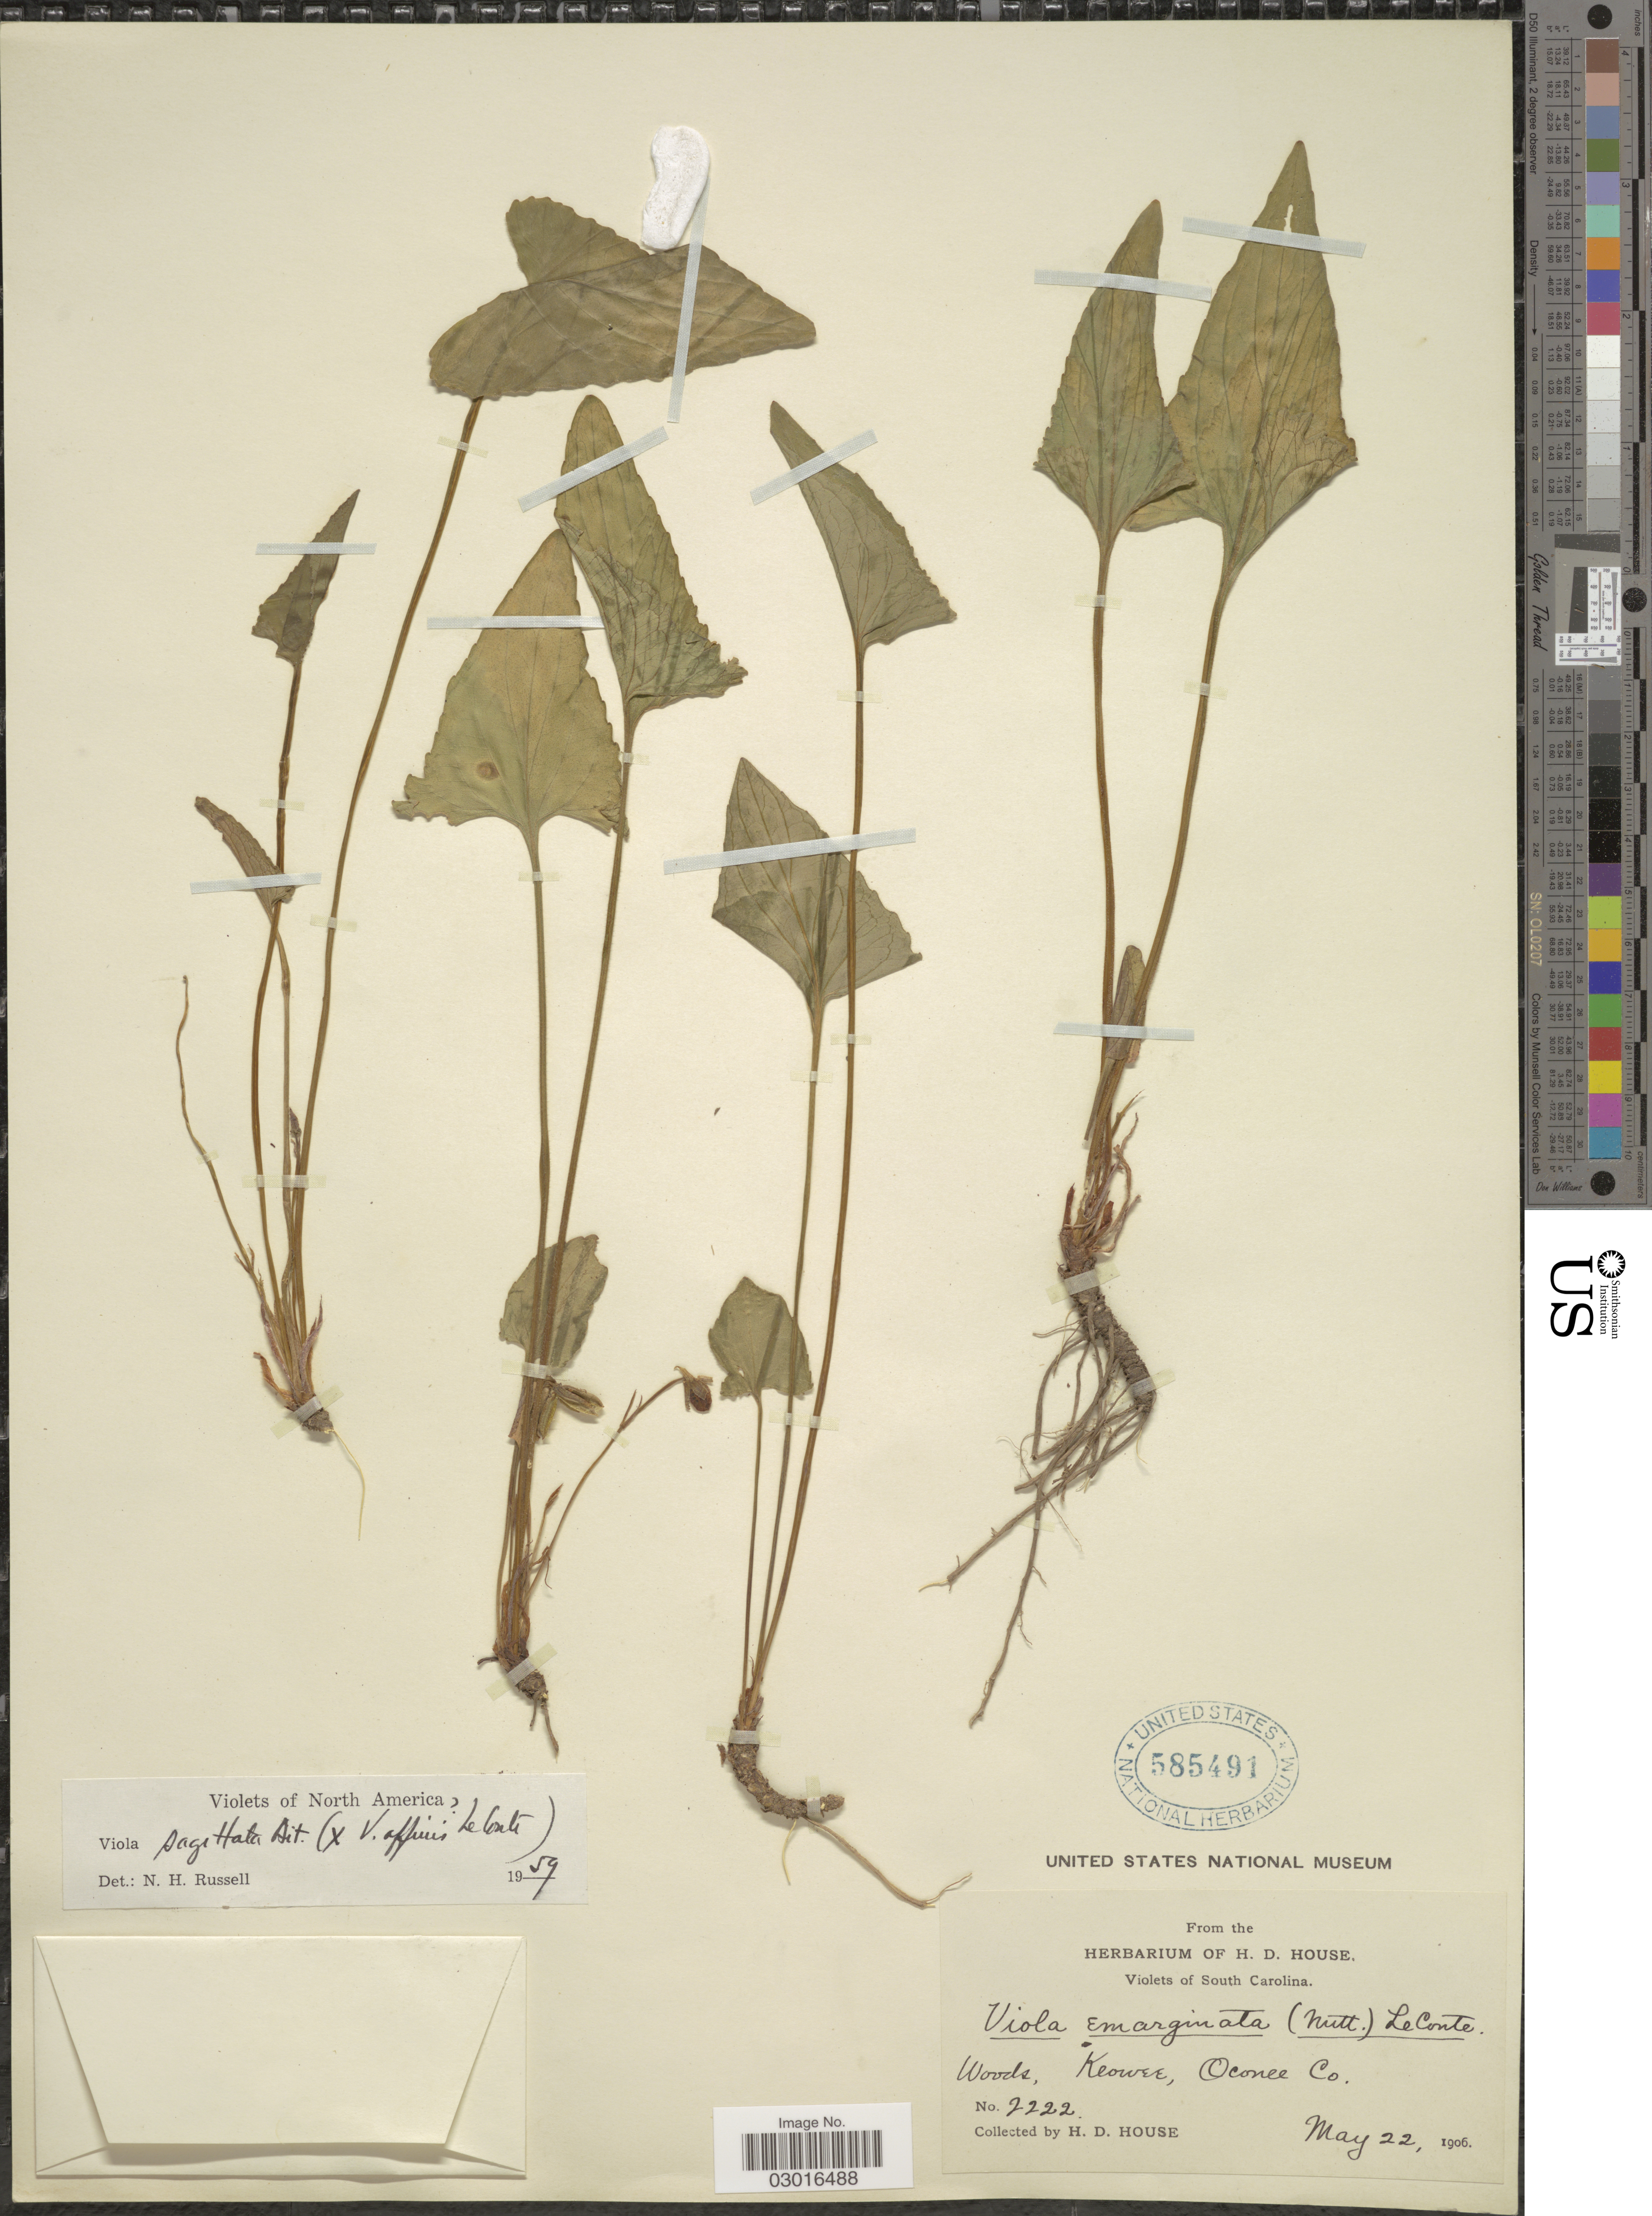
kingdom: Plantae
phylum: Tracheophyta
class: Magnoliopsida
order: Malpighiales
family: Violaceae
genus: Viola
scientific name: Viola sagittata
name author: Aiton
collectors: H. D. House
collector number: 2222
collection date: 1906-05-22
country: United States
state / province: South Carolina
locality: Keowee, Oconee Co.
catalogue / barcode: US 585491